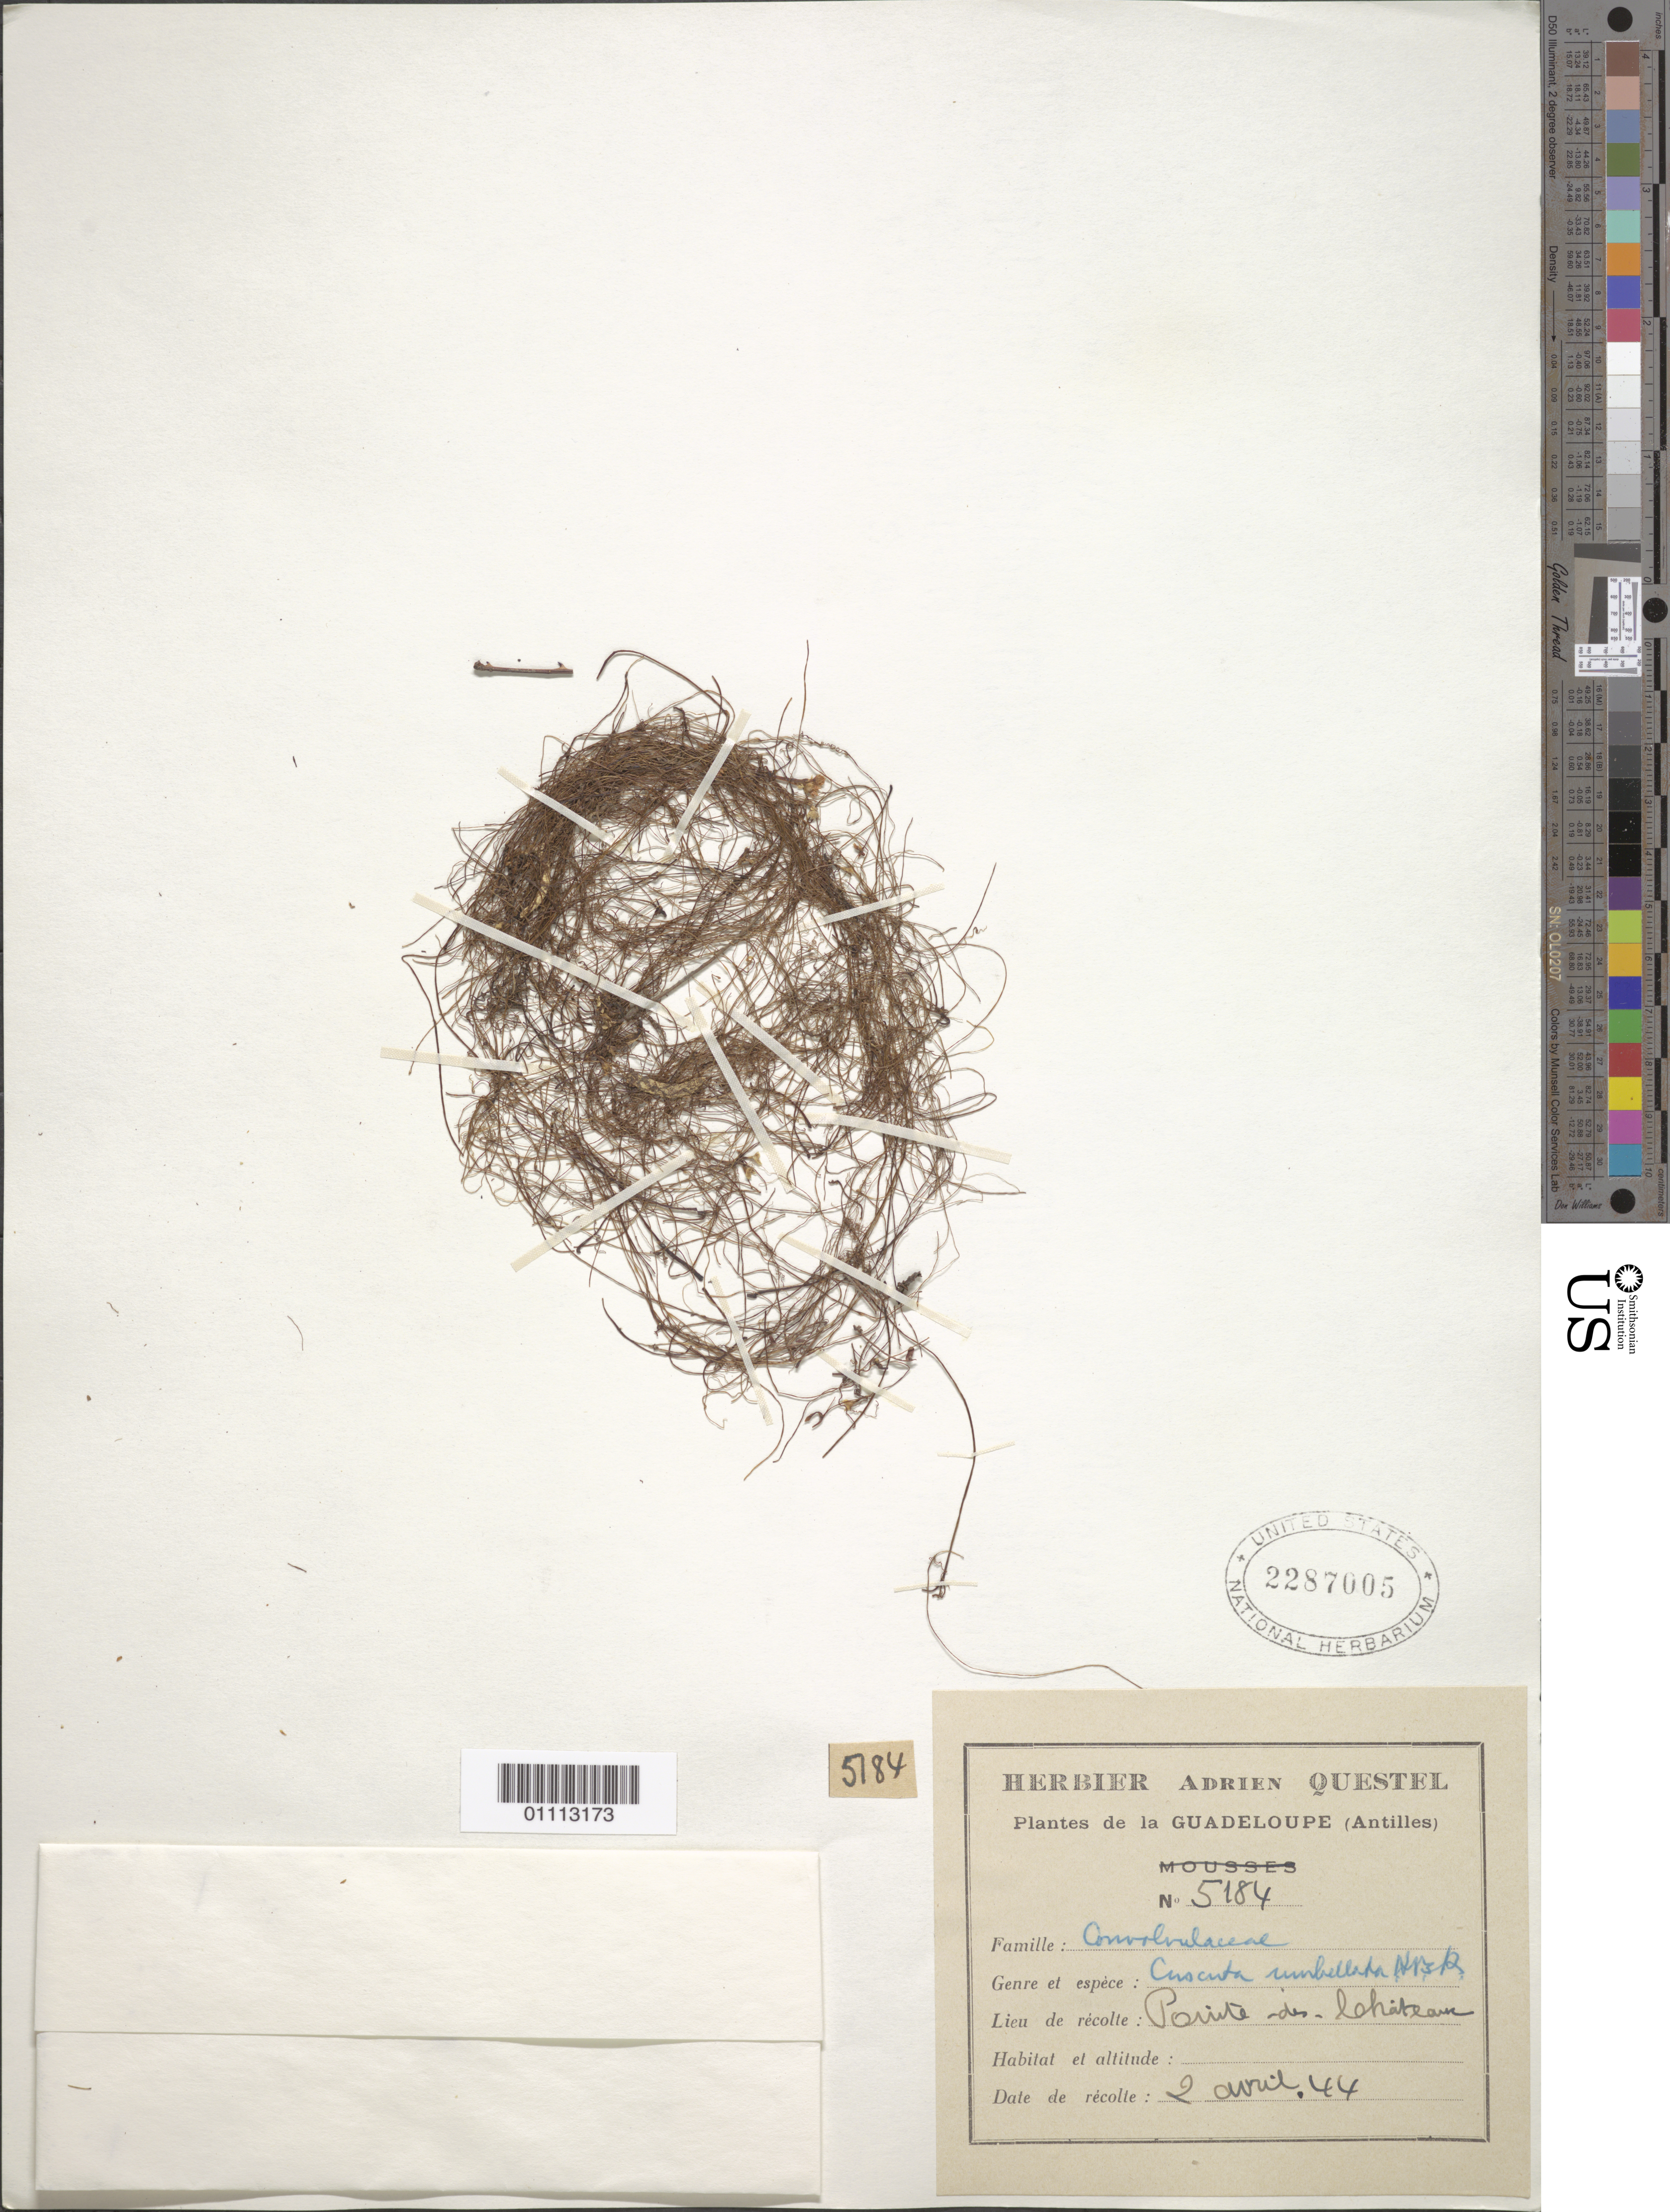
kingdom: Plantae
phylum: Tracheophyta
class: Magnoliopsida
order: Solanales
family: Convolvulaceae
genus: Cuscuta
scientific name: Cuscuta umbellata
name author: Kunth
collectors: A. Questel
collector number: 5184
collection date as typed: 02 Apr 1944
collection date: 1944-04-02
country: Guadeloupe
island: Grande Terre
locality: Pointe des Chateaux.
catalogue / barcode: US 2287005